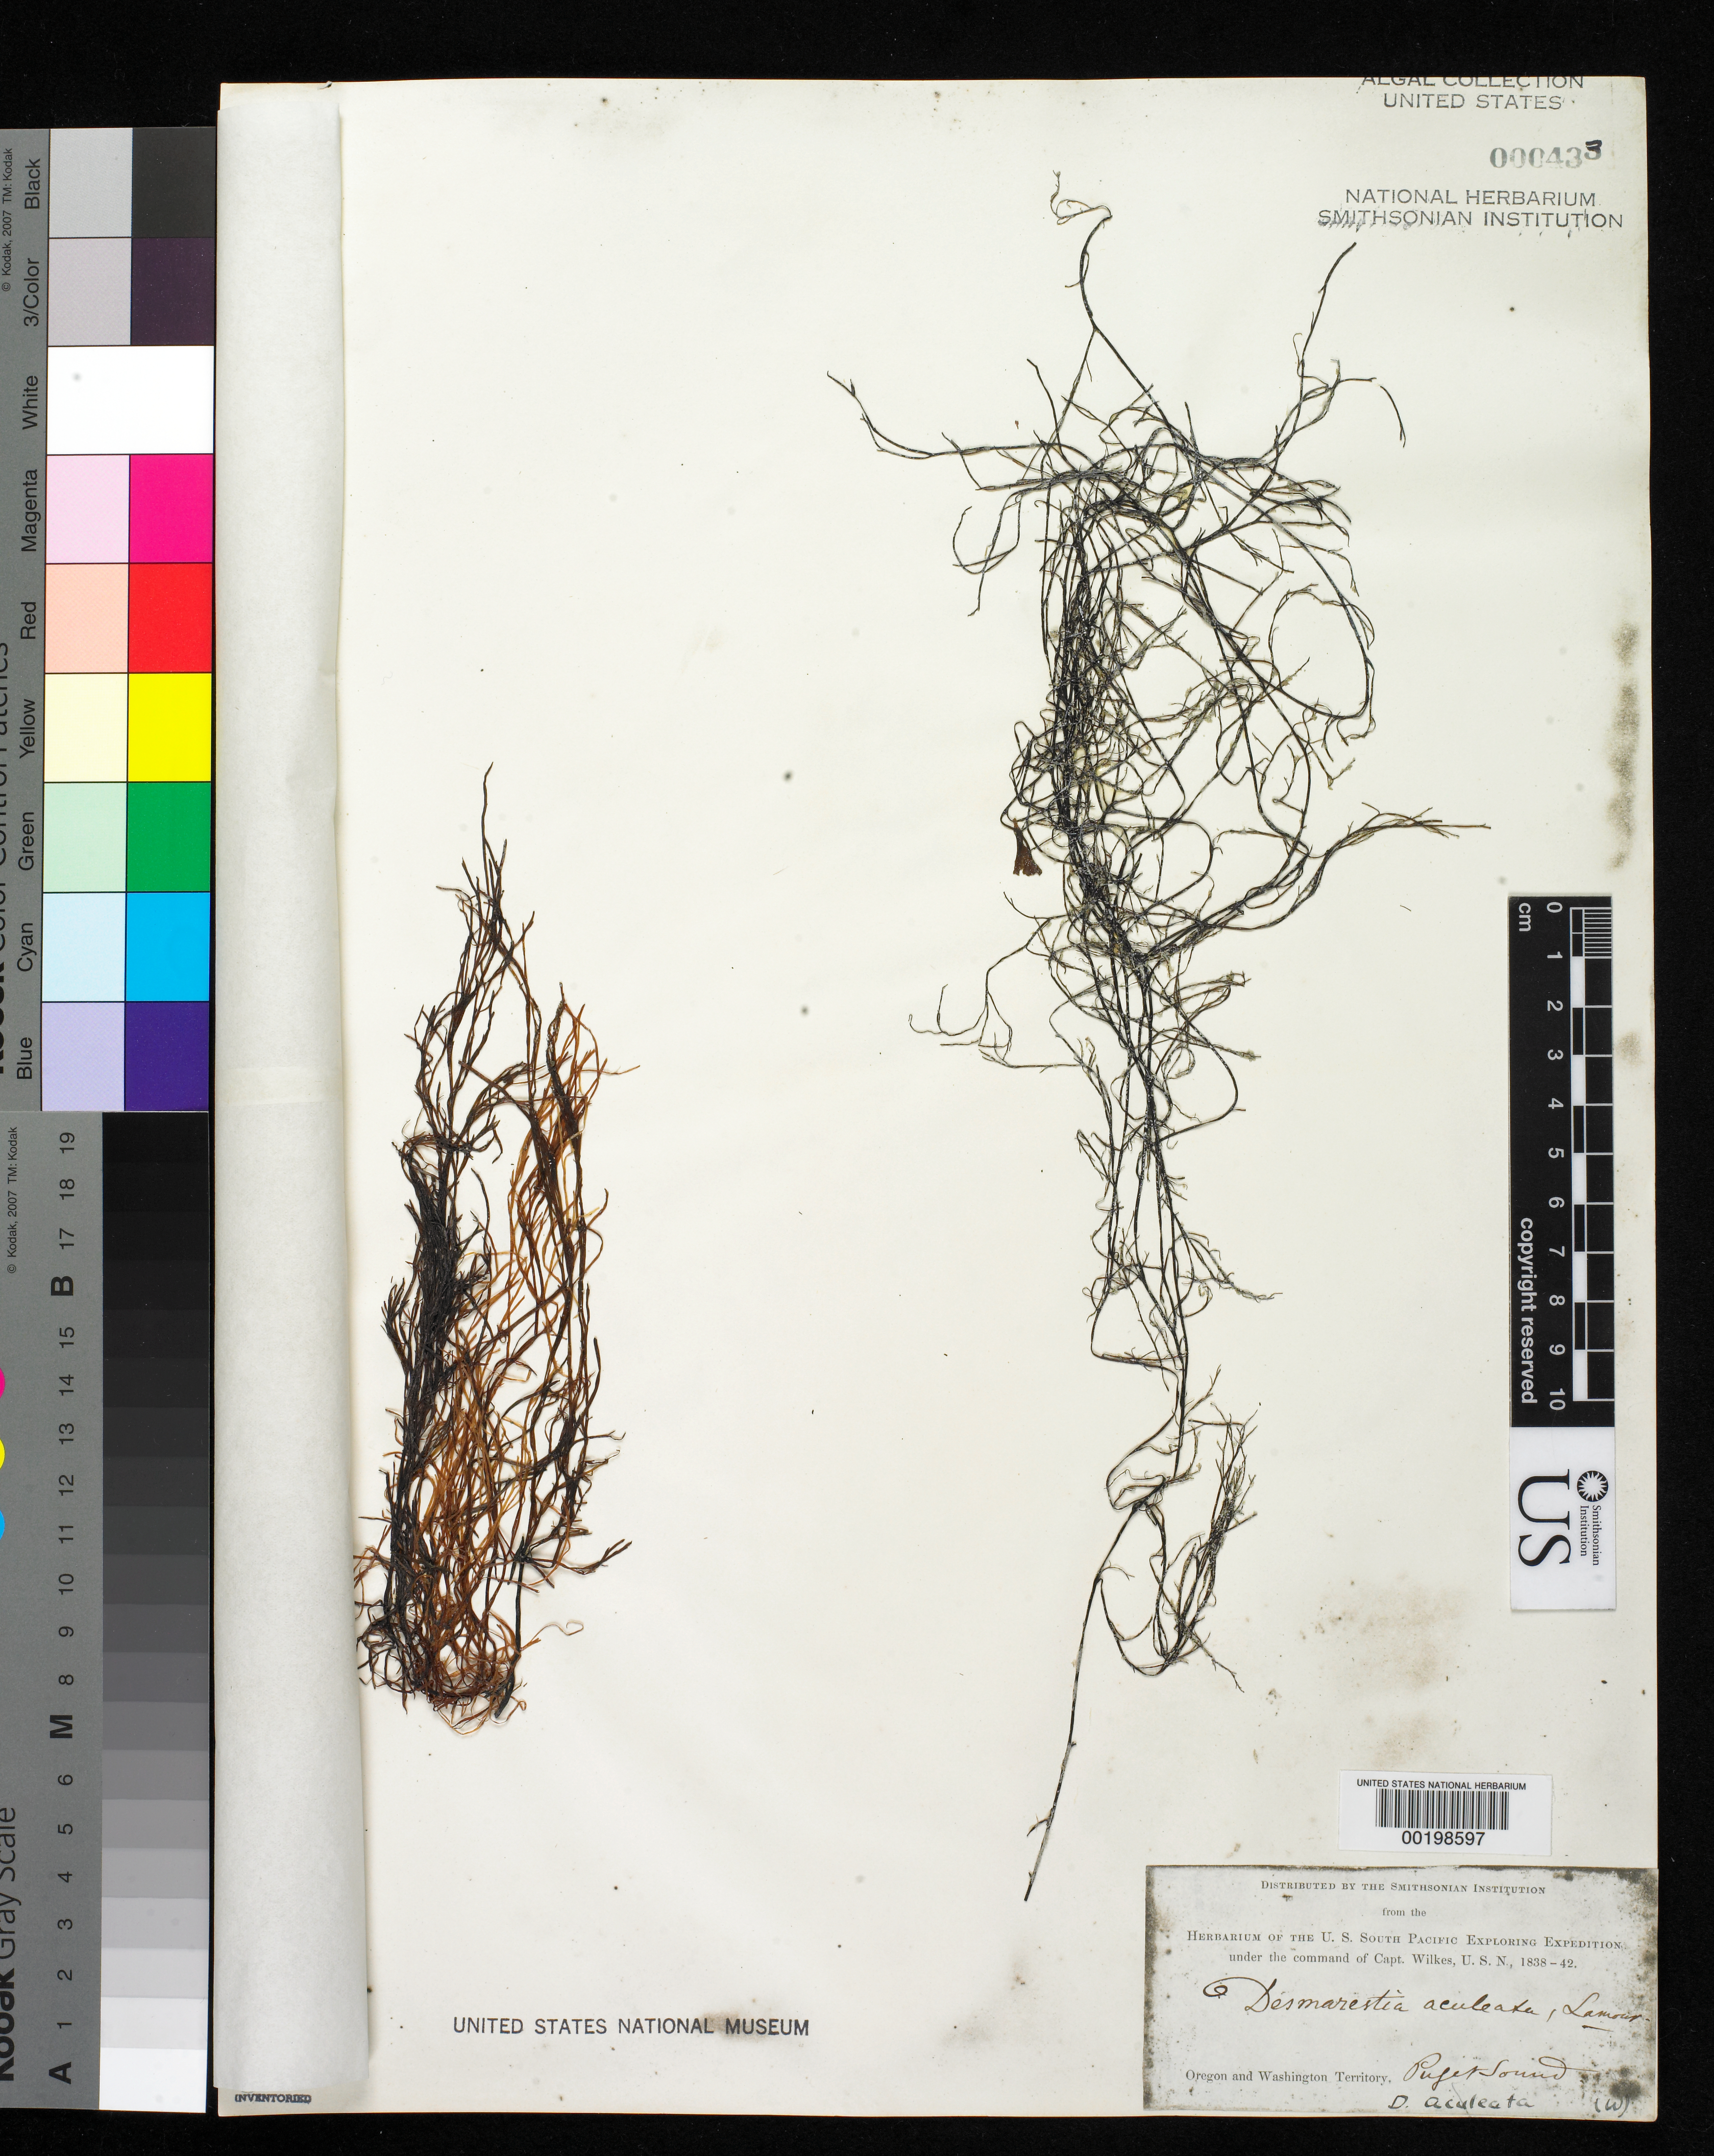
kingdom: Chromista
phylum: Ochrophyta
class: Phaeophyceae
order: Desmarestiales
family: Desmarestiaceae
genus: Desmarestia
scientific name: Desmarestia intermedia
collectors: W. D. Brackenridge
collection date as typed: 1841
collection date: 1841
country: United States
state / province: Washington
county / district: King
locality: Puget Sound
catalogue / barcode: US 433